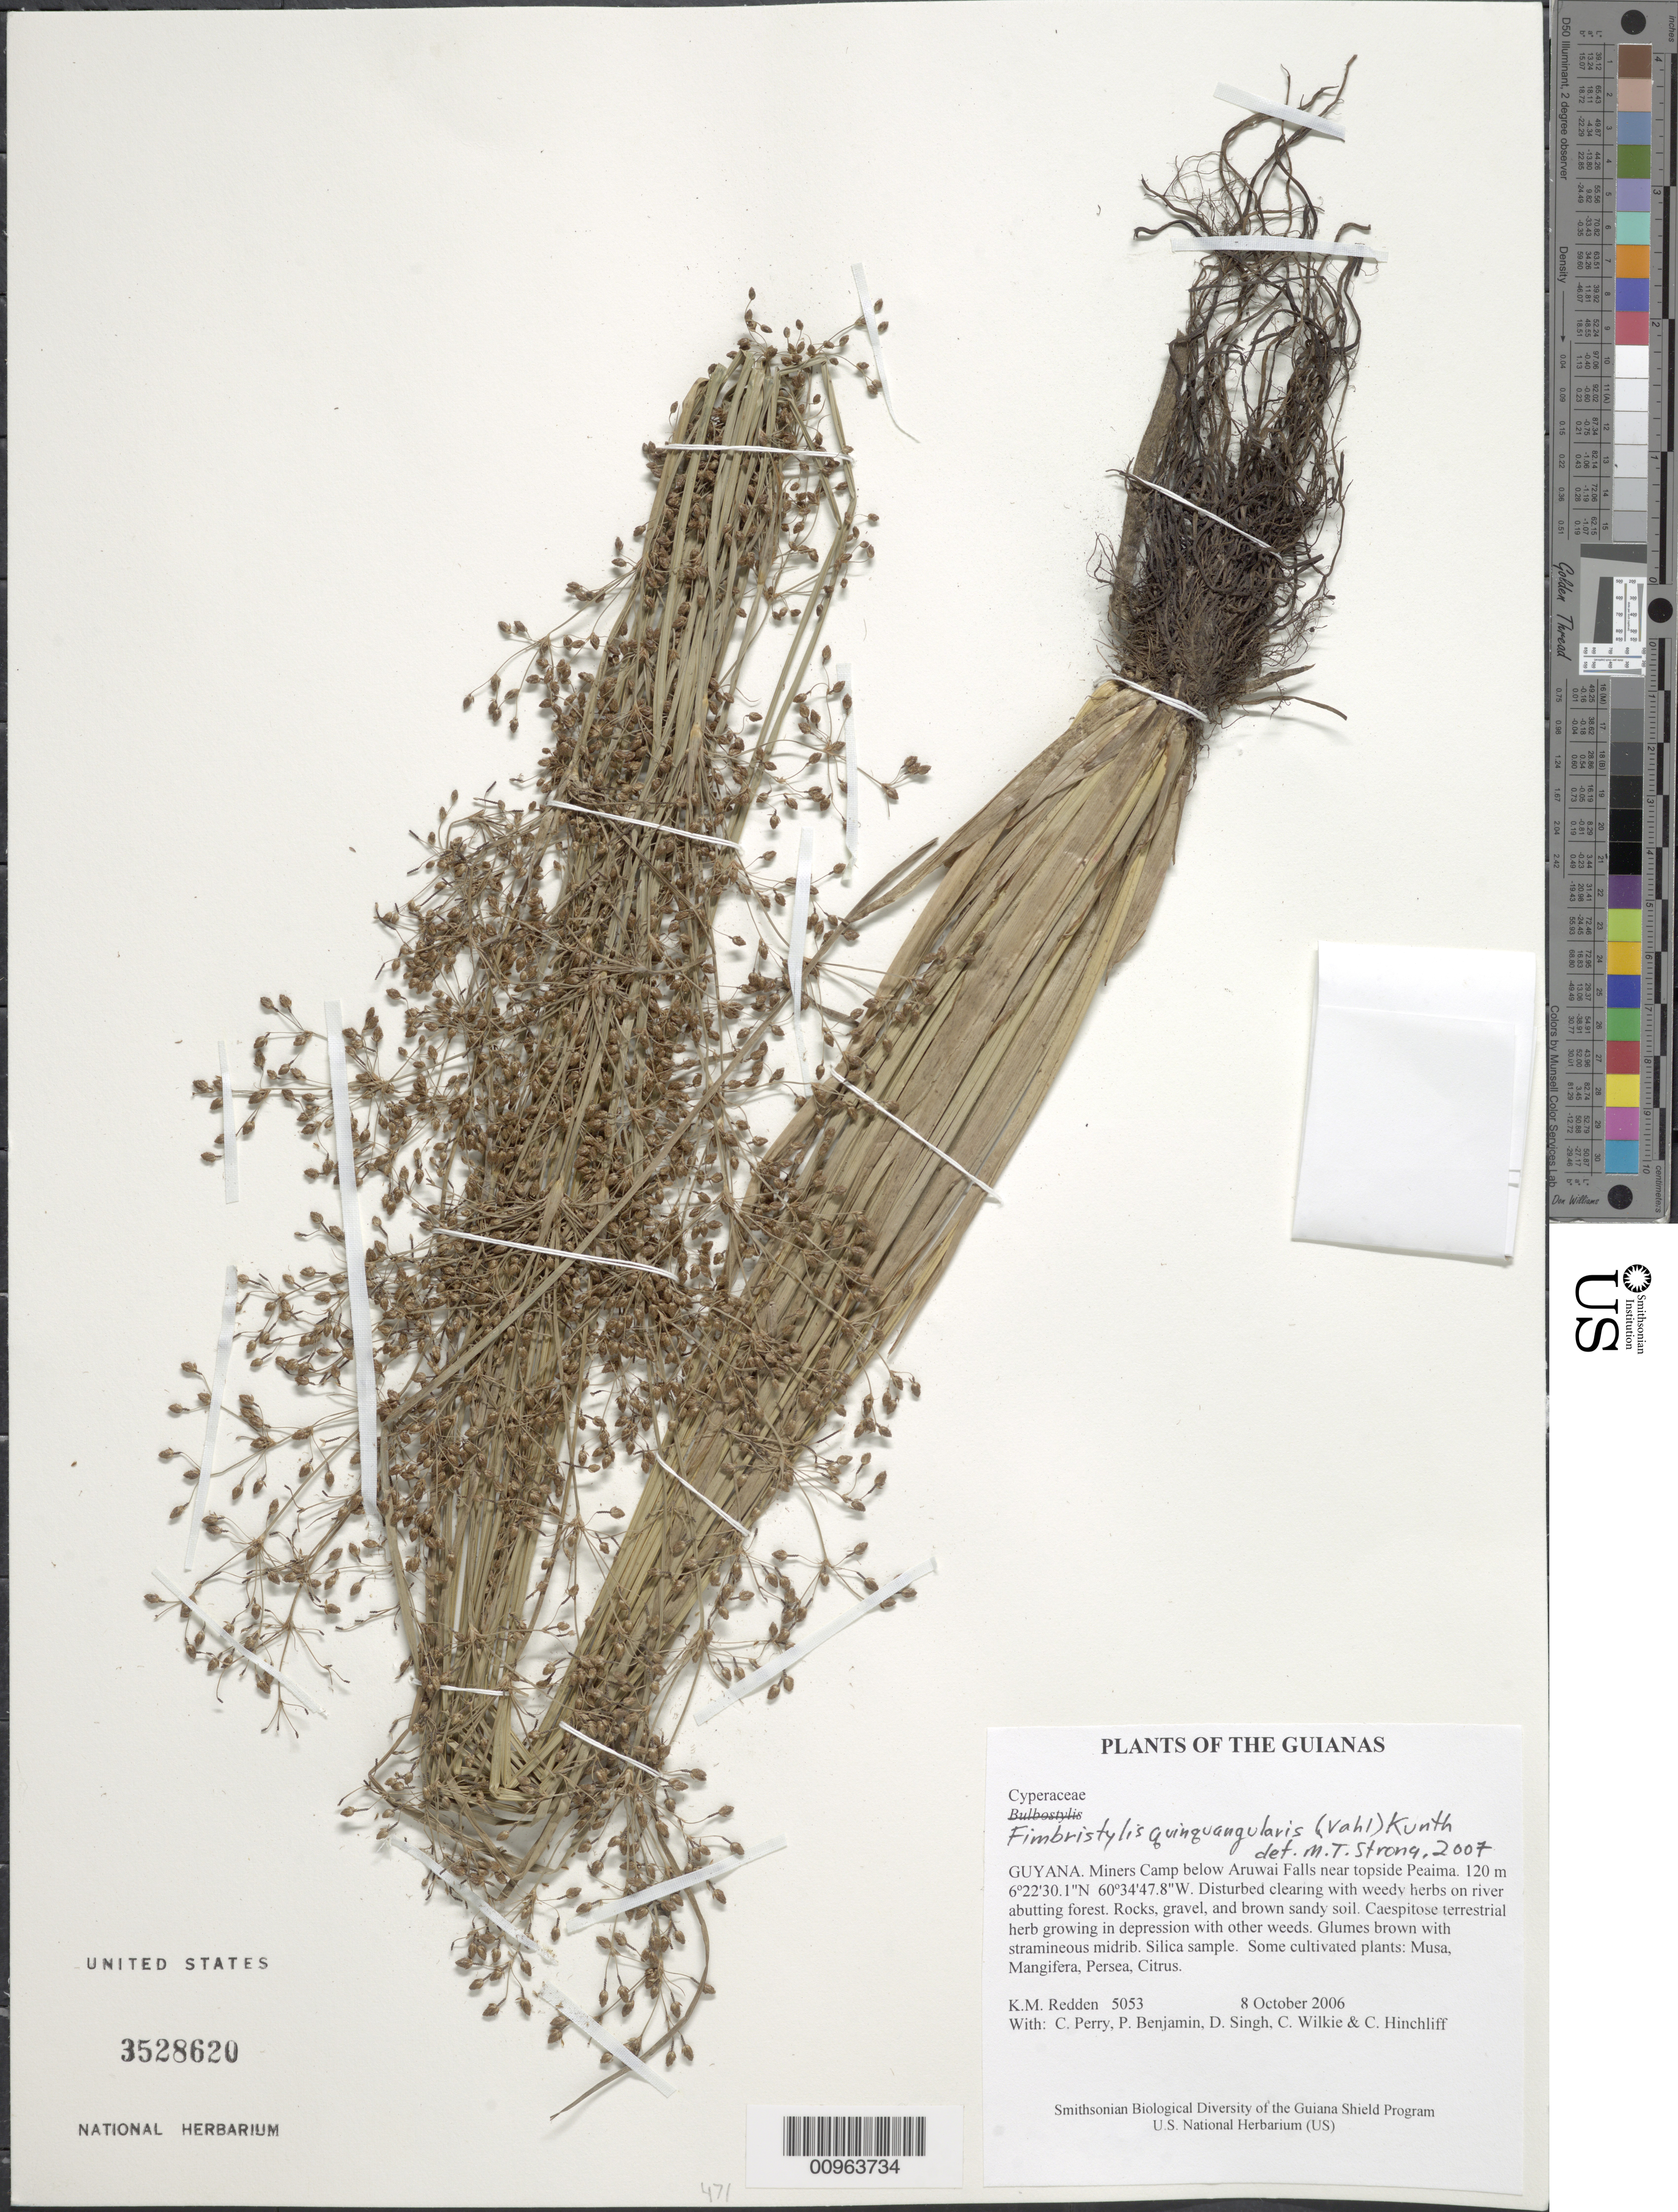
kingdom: Plantae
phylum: Tracheophyta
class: Liliopsida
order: Poales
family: Cyperaceae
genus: Fimbristylis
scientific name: Fimbristylis quinquangularis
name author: (Vahl) Kunth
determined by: Strong, M. T., (US), Smithsonian Institution - National Museum of Natural History (UNITED STATES)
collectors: K. M. Redden, C. Perry, P. Benjamin, D. Singh, C. Wilkie & C. E. Hinchliff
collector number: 5053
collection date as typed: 8 October 2006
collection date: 2006-10-08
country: Guyana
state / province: Cuyuni-Mazaruni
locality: Miners Camp below Arawai Falls near topside Peaima.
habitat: Disturbed clearing with weedy herbs on river abutting forest. Rocks, gravel, and brown sandy soil. Some cultivated plants: Musa, Mangifera, Persea, Citrus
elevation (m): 120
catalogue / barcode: US 3528620